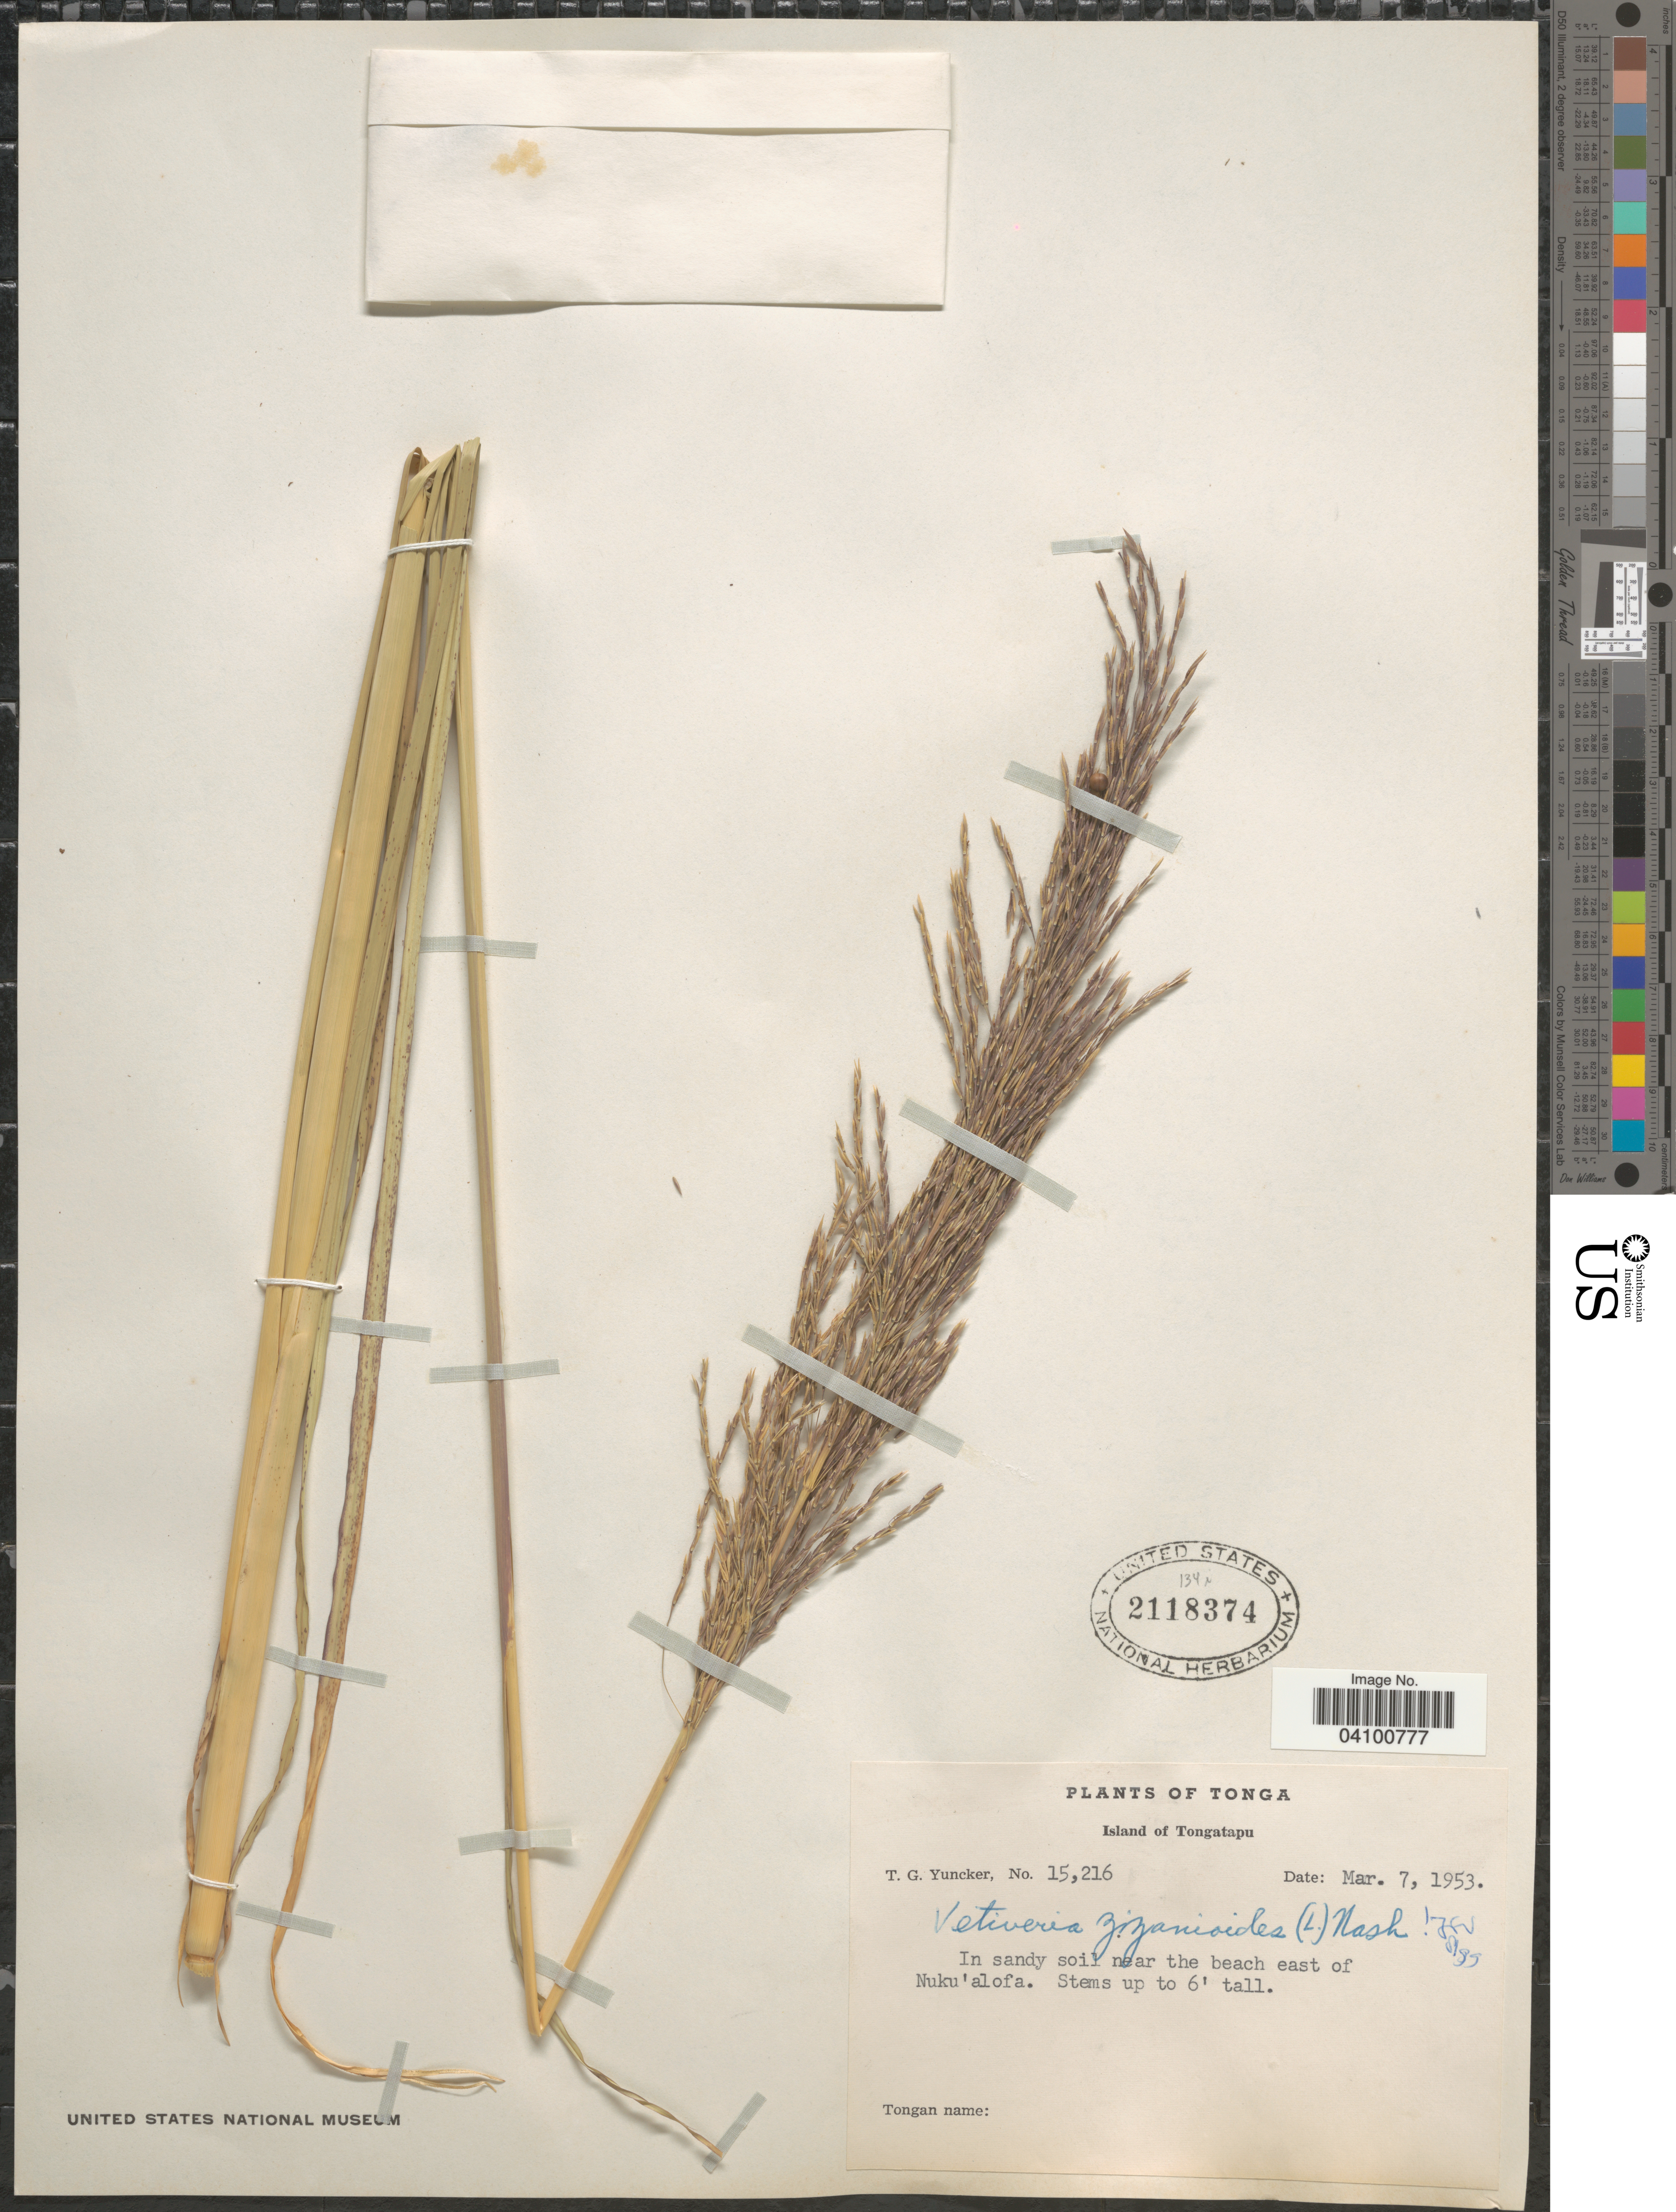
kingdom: Plantae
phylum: Tracheophyta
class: Liliopsida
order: Poales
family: Poaceae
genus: Chrysopogon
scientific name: Chrysopogon zizanioides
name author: (L.) Roberty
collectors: T. G. Yuncker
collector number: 15216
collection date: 1953-03-07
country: Tonga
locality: Island of Tongatapu. In sandy soil near the beach east of Nuku'alofa.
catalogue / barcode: US 2118374